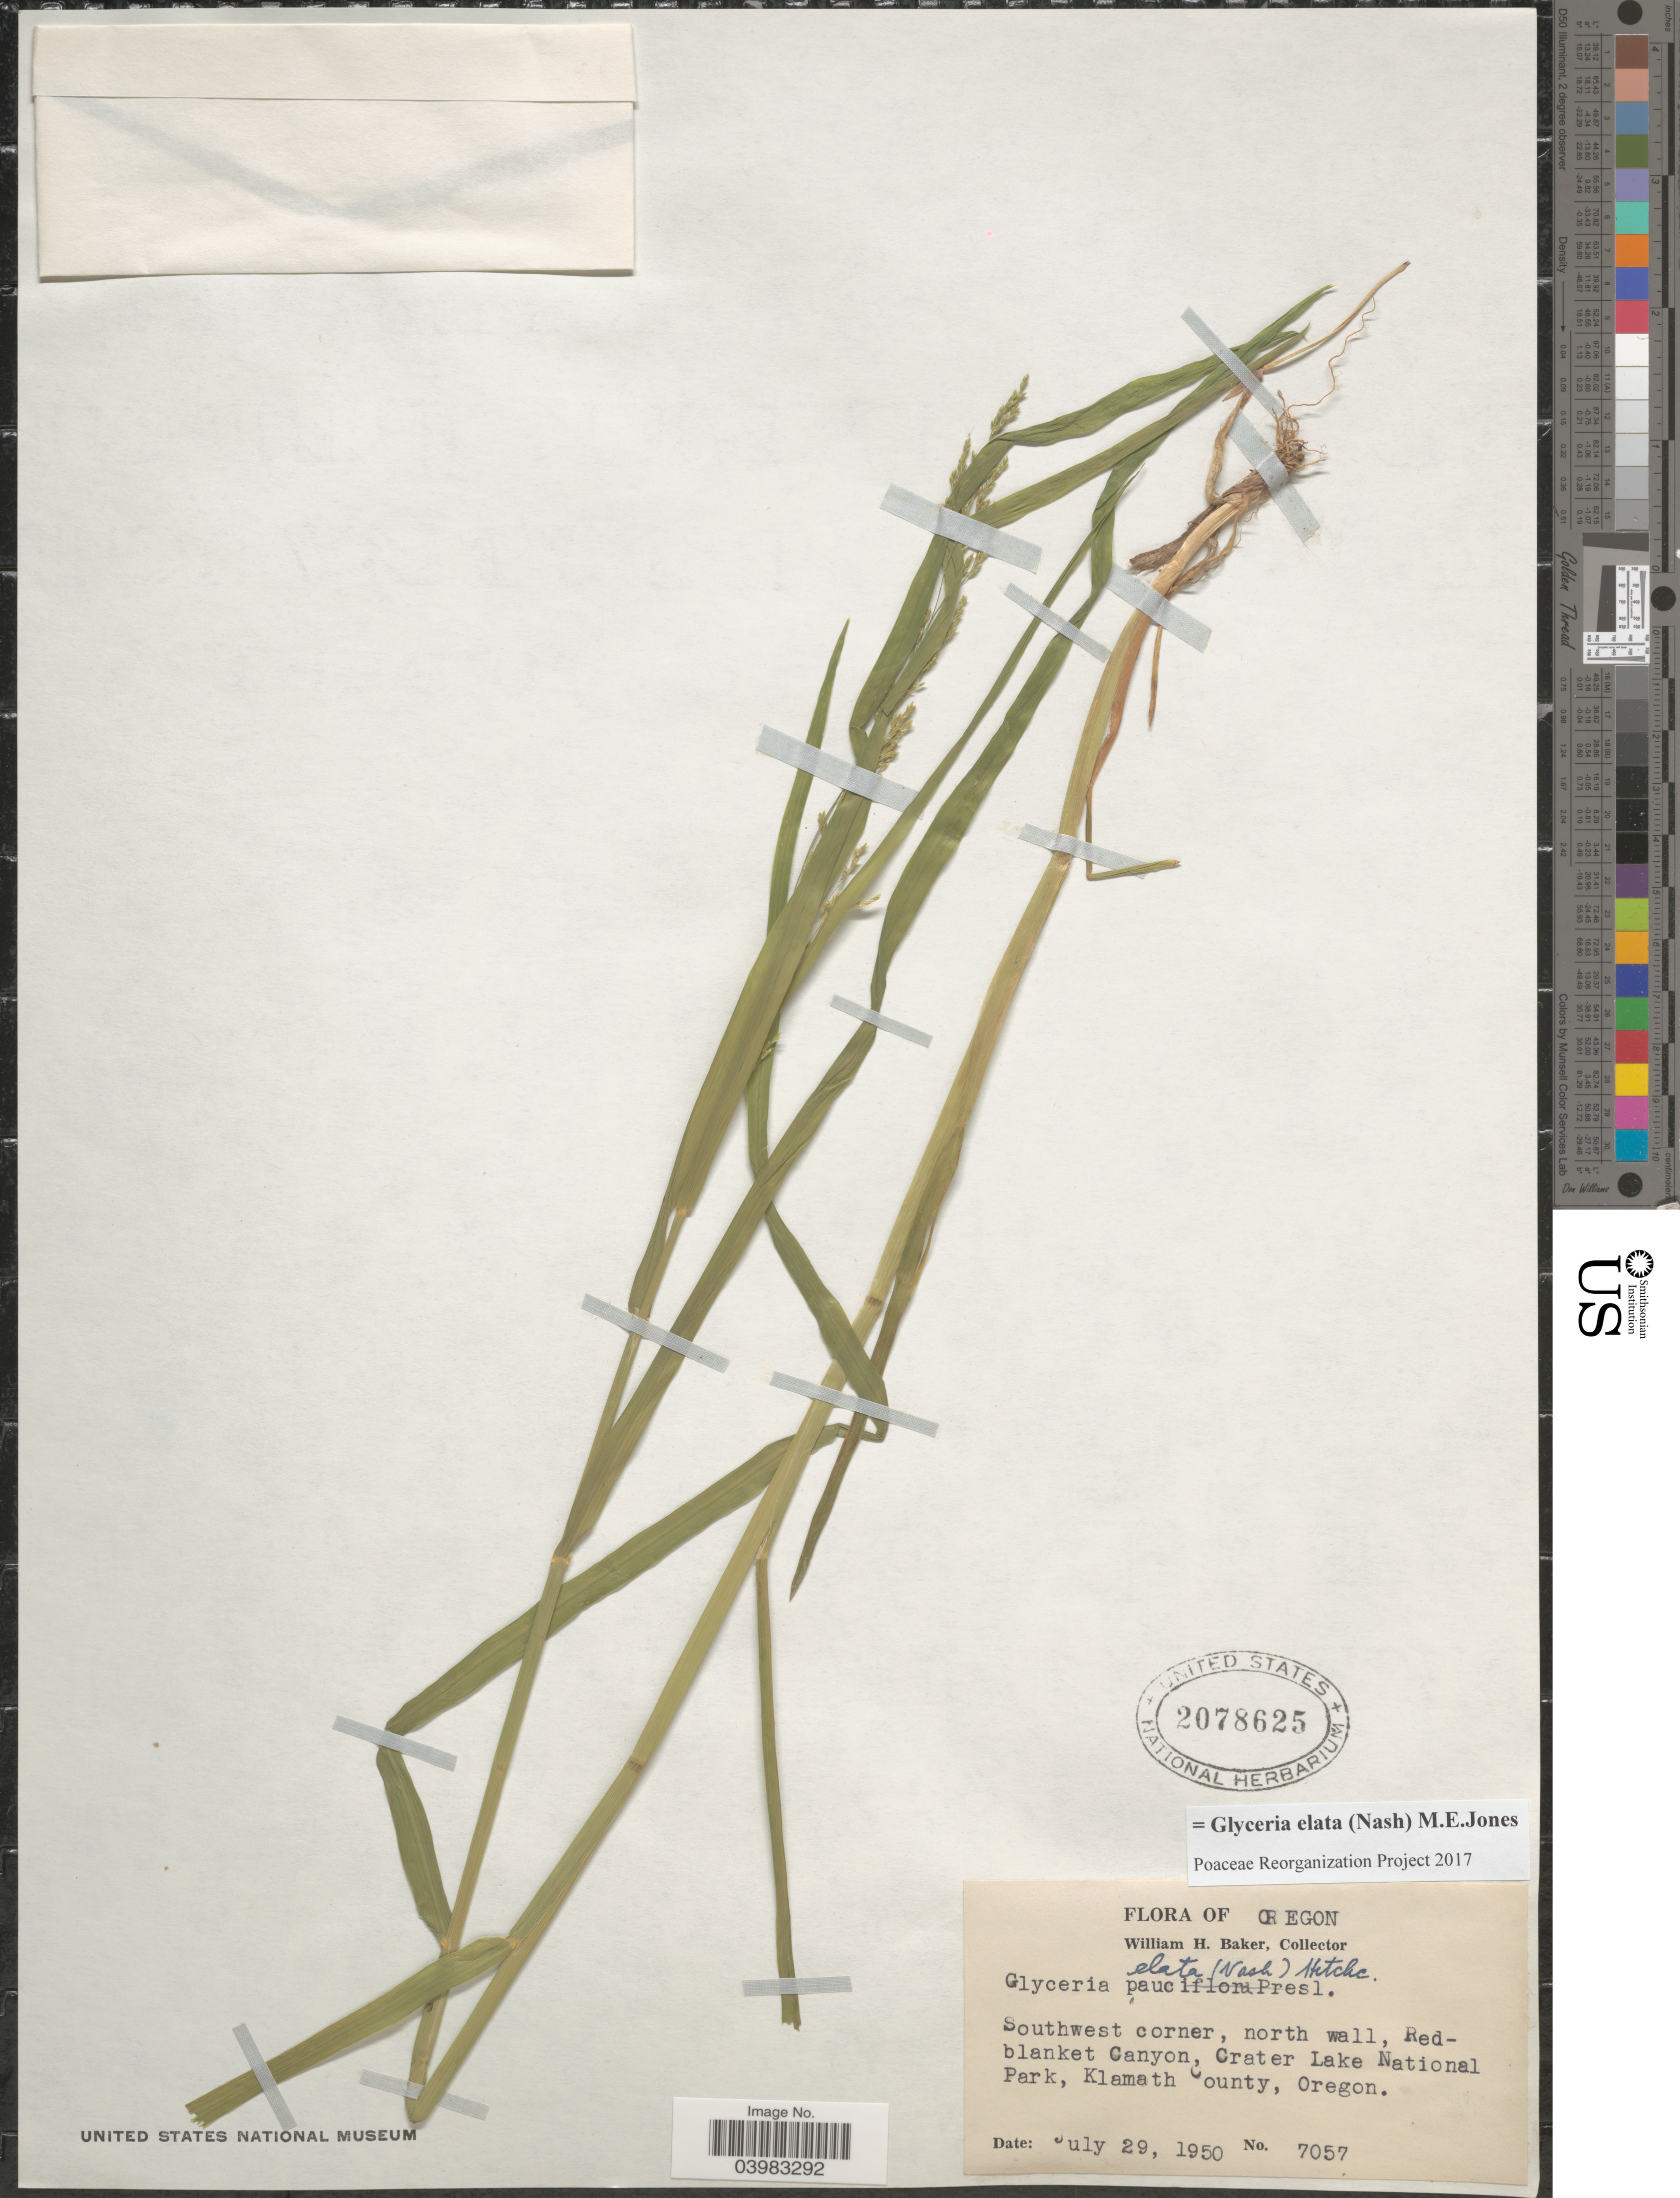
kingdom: Plantae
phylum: Tracheophyta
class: Liliopsida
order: Poales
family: Poaceae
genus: Glyceria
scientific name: Glyceria elata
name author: (Nash) M.E. Jones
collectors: W. H. Baker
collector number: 7057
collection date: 1950-07-29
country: United States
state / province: Oregon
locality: Southwest corner, north wall, Redblanket Canyon, Crater Lake National Park, Klamath County.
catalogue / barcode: US 2078625